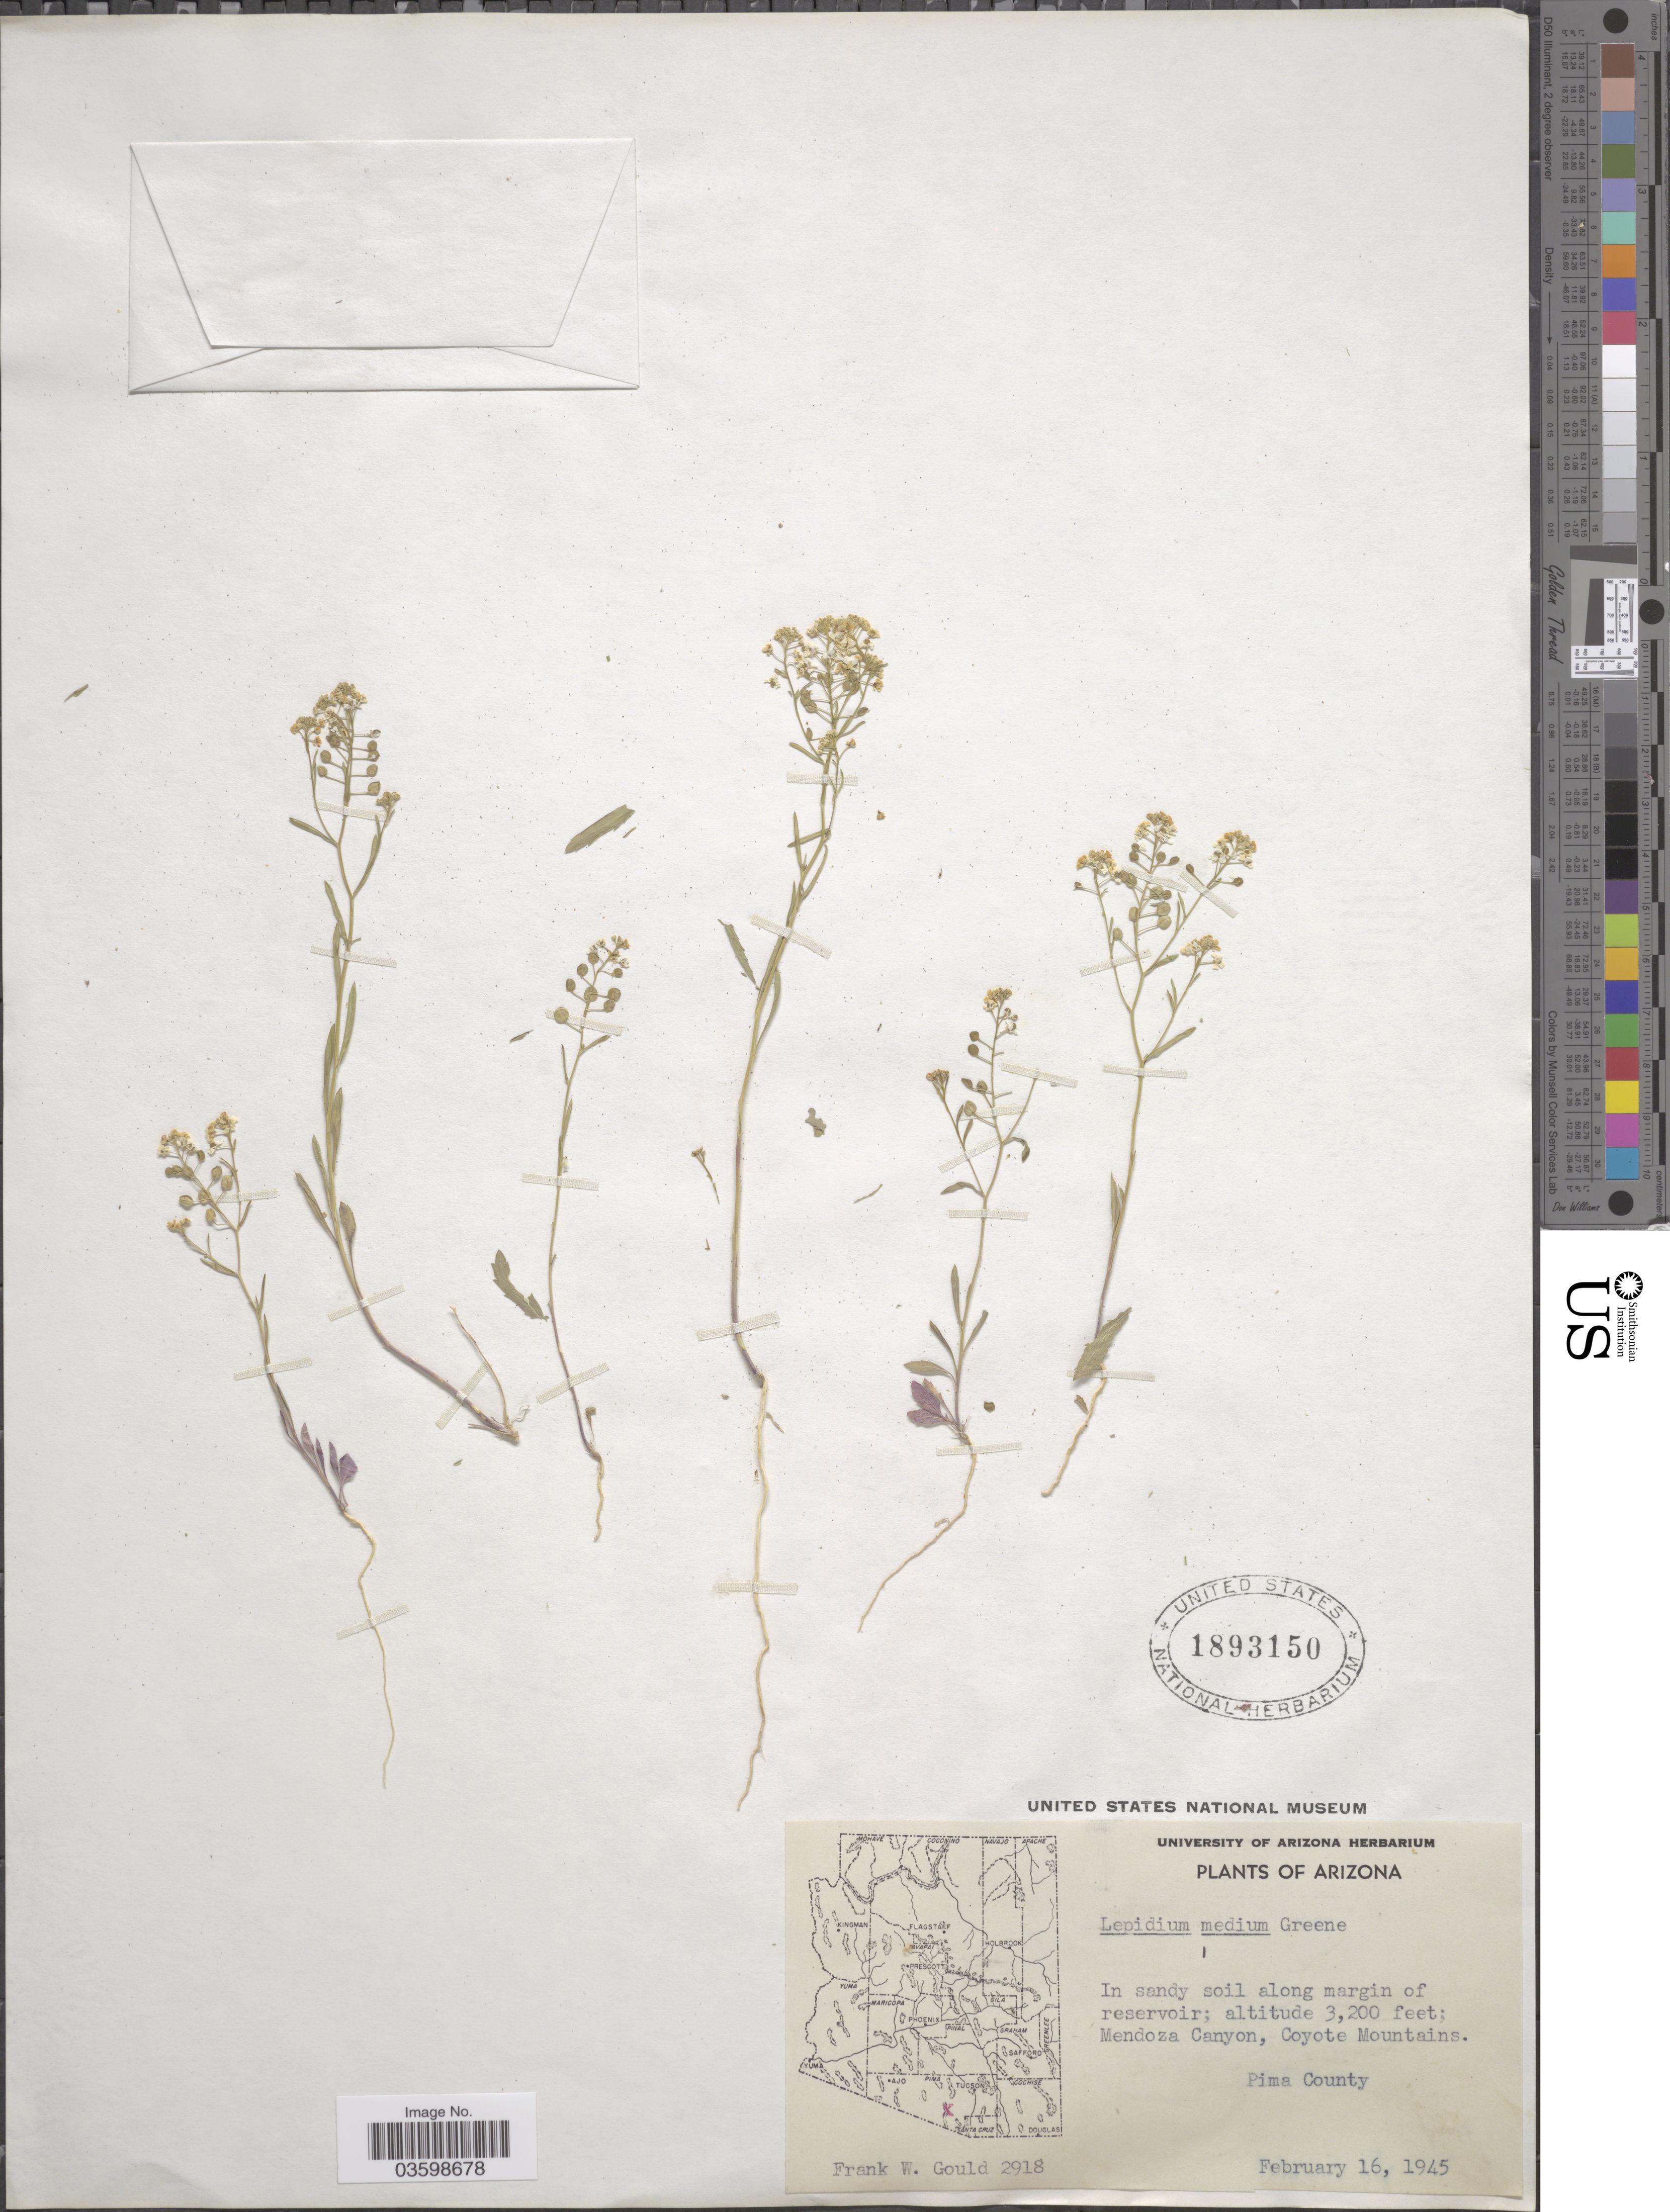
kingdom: Plantae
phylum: Tracheophyta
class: Magnoliopsida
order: Brassicales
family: Brassicaceae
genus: Lepidium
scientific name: Lepidium medium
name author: Greene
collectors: F. W. Gould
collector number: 2918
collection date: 1945-02-16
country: United States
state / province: Arizona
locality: Mendoza Canyon, Coyoye Mountains. Pima County.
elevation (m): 975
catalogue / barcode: US 1893150